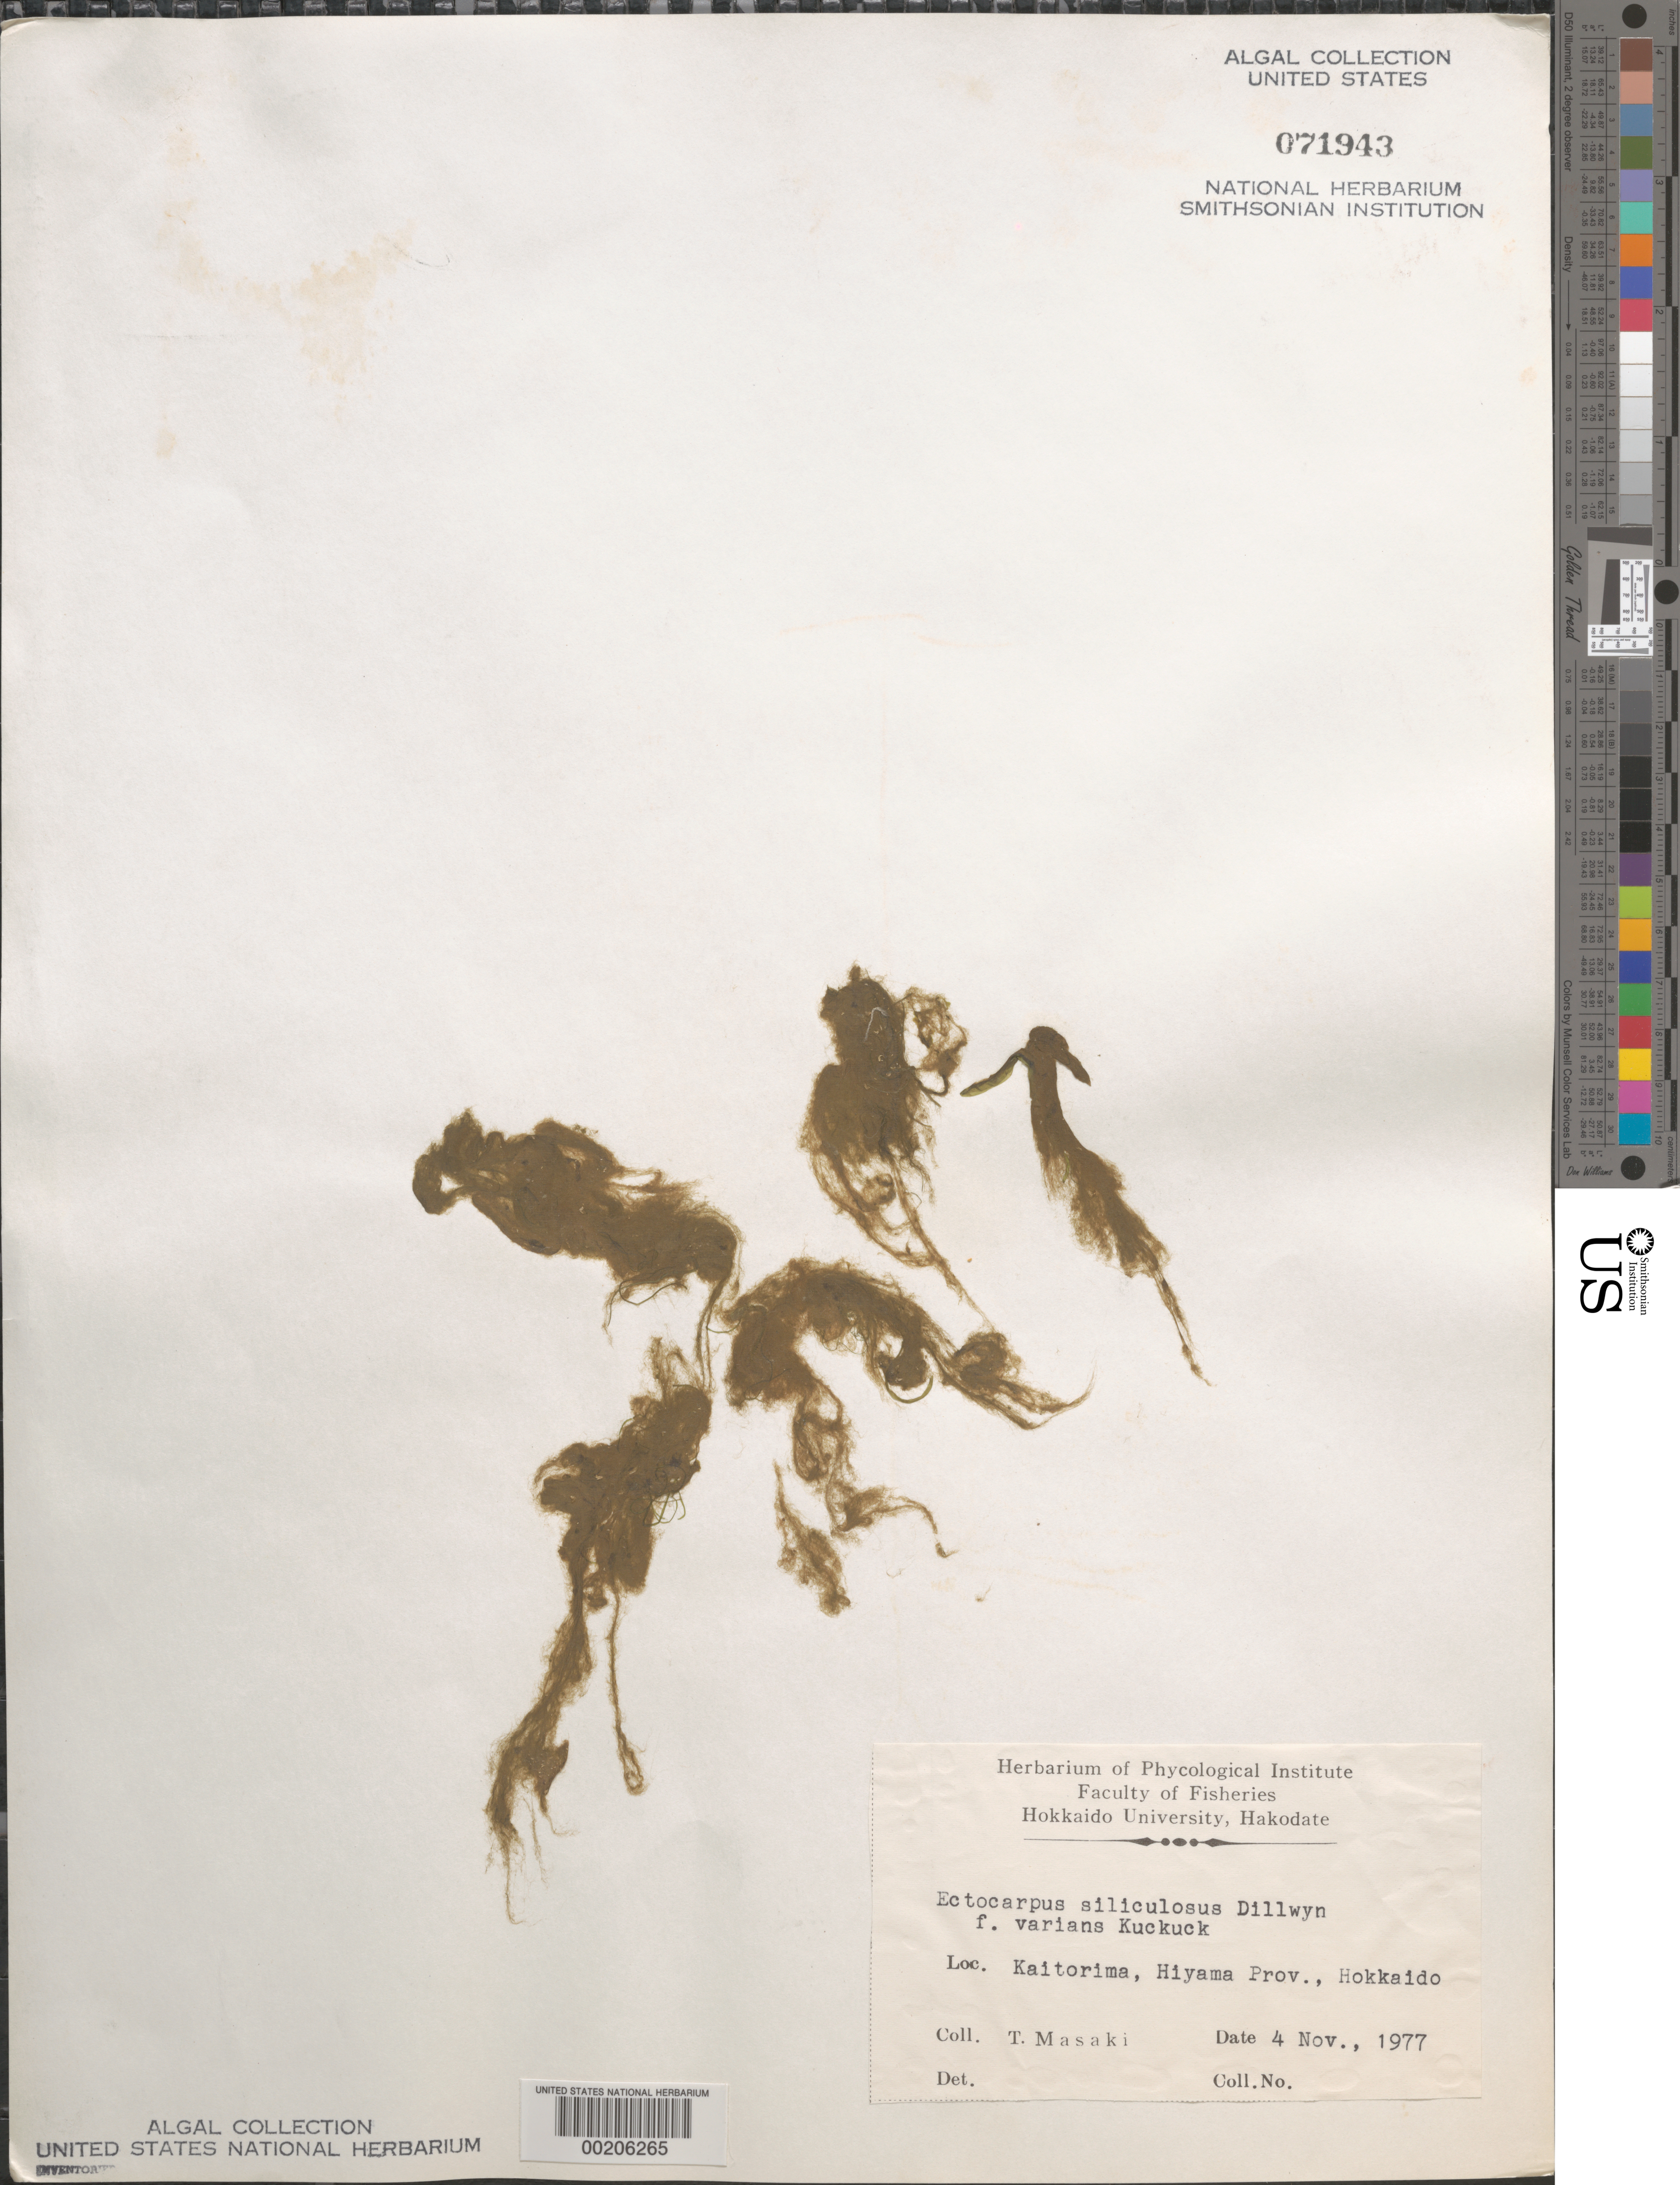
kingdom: Chromista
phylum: Ochrophyta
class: Phaeophyceae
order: Ectocarpales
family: Ectocarpaceae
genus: Ectocarpus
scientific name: Ectocarpus siliculosus f. varians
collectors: T. Masaki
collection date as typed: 04 Nov 1977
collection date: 1977-11-04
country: Japan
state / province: Hokkaido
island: Hokkaido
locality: Kaitorima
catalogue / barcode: US 71943